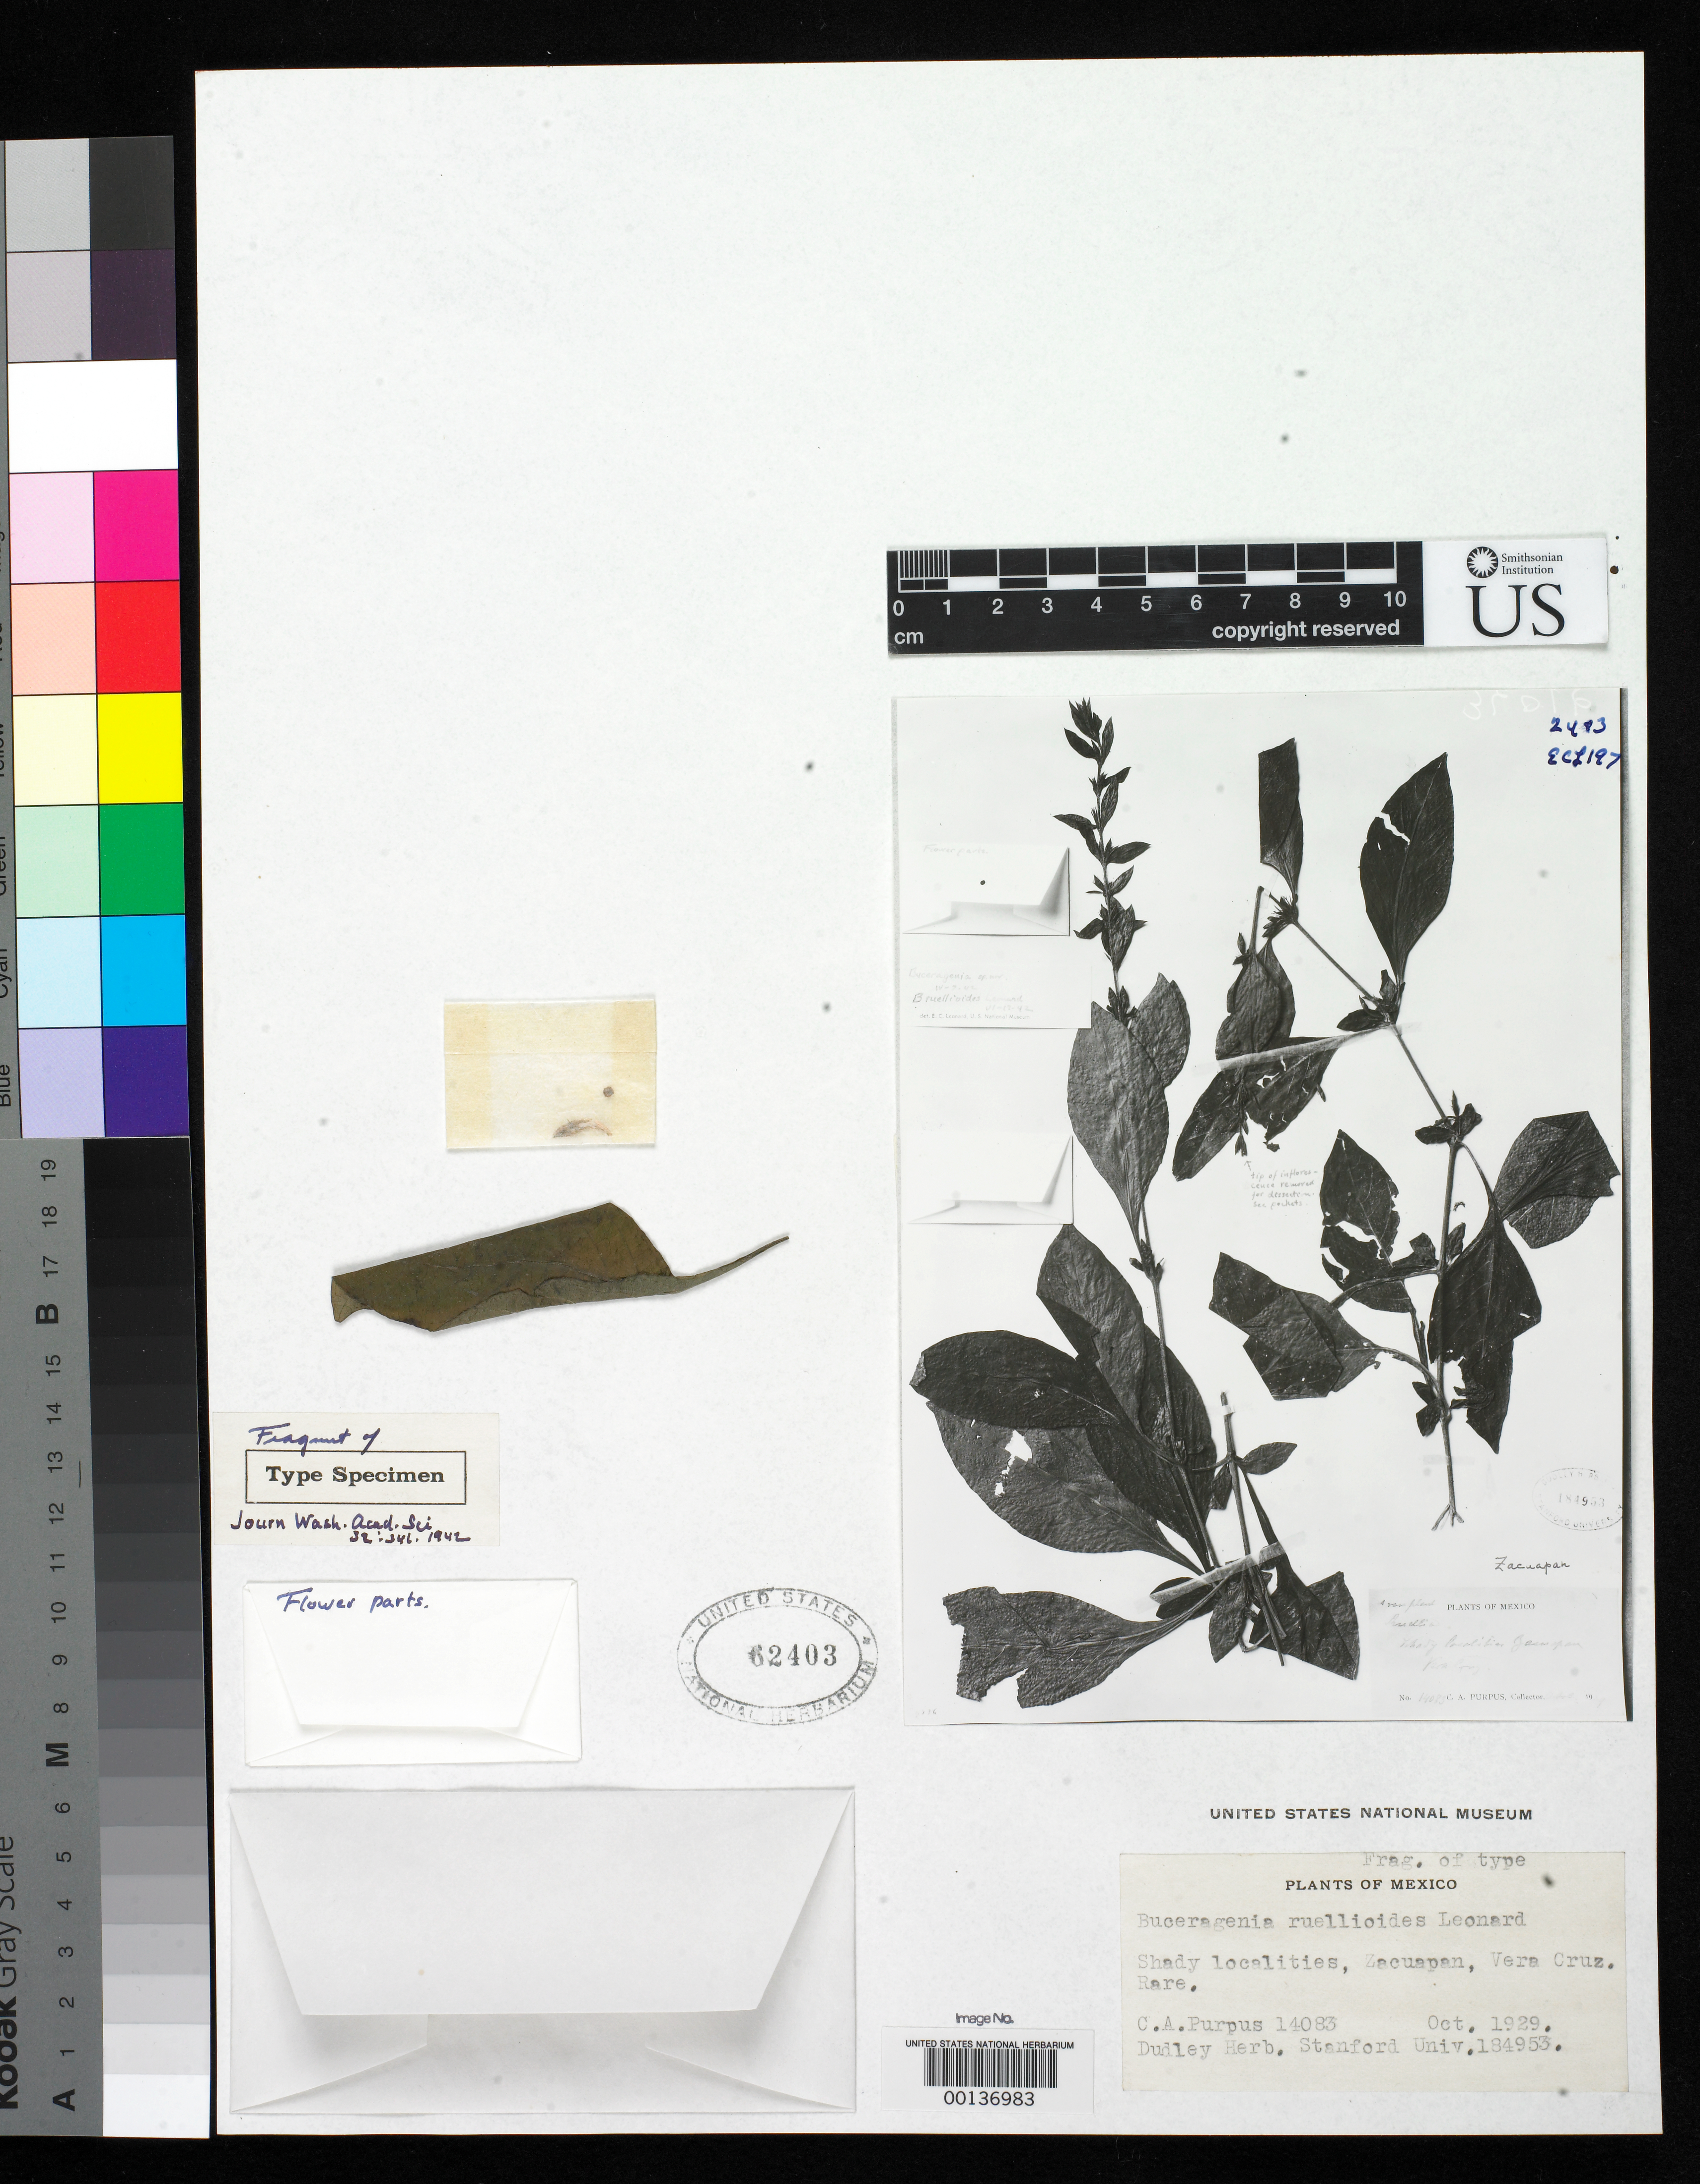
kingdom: Plantae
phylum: Tracheophyta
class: Magnoliopsida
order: Lamiales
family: Acanthaceae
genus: Buceragenia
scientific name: Buceragenia ruellioides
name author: Leonard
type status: Isotype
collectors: C. A. Purpus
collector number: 14083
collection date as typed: Oct 1929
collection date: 1929-10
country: Mexico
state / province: Veracruz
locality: Zacuapan.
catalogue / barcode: US 62403